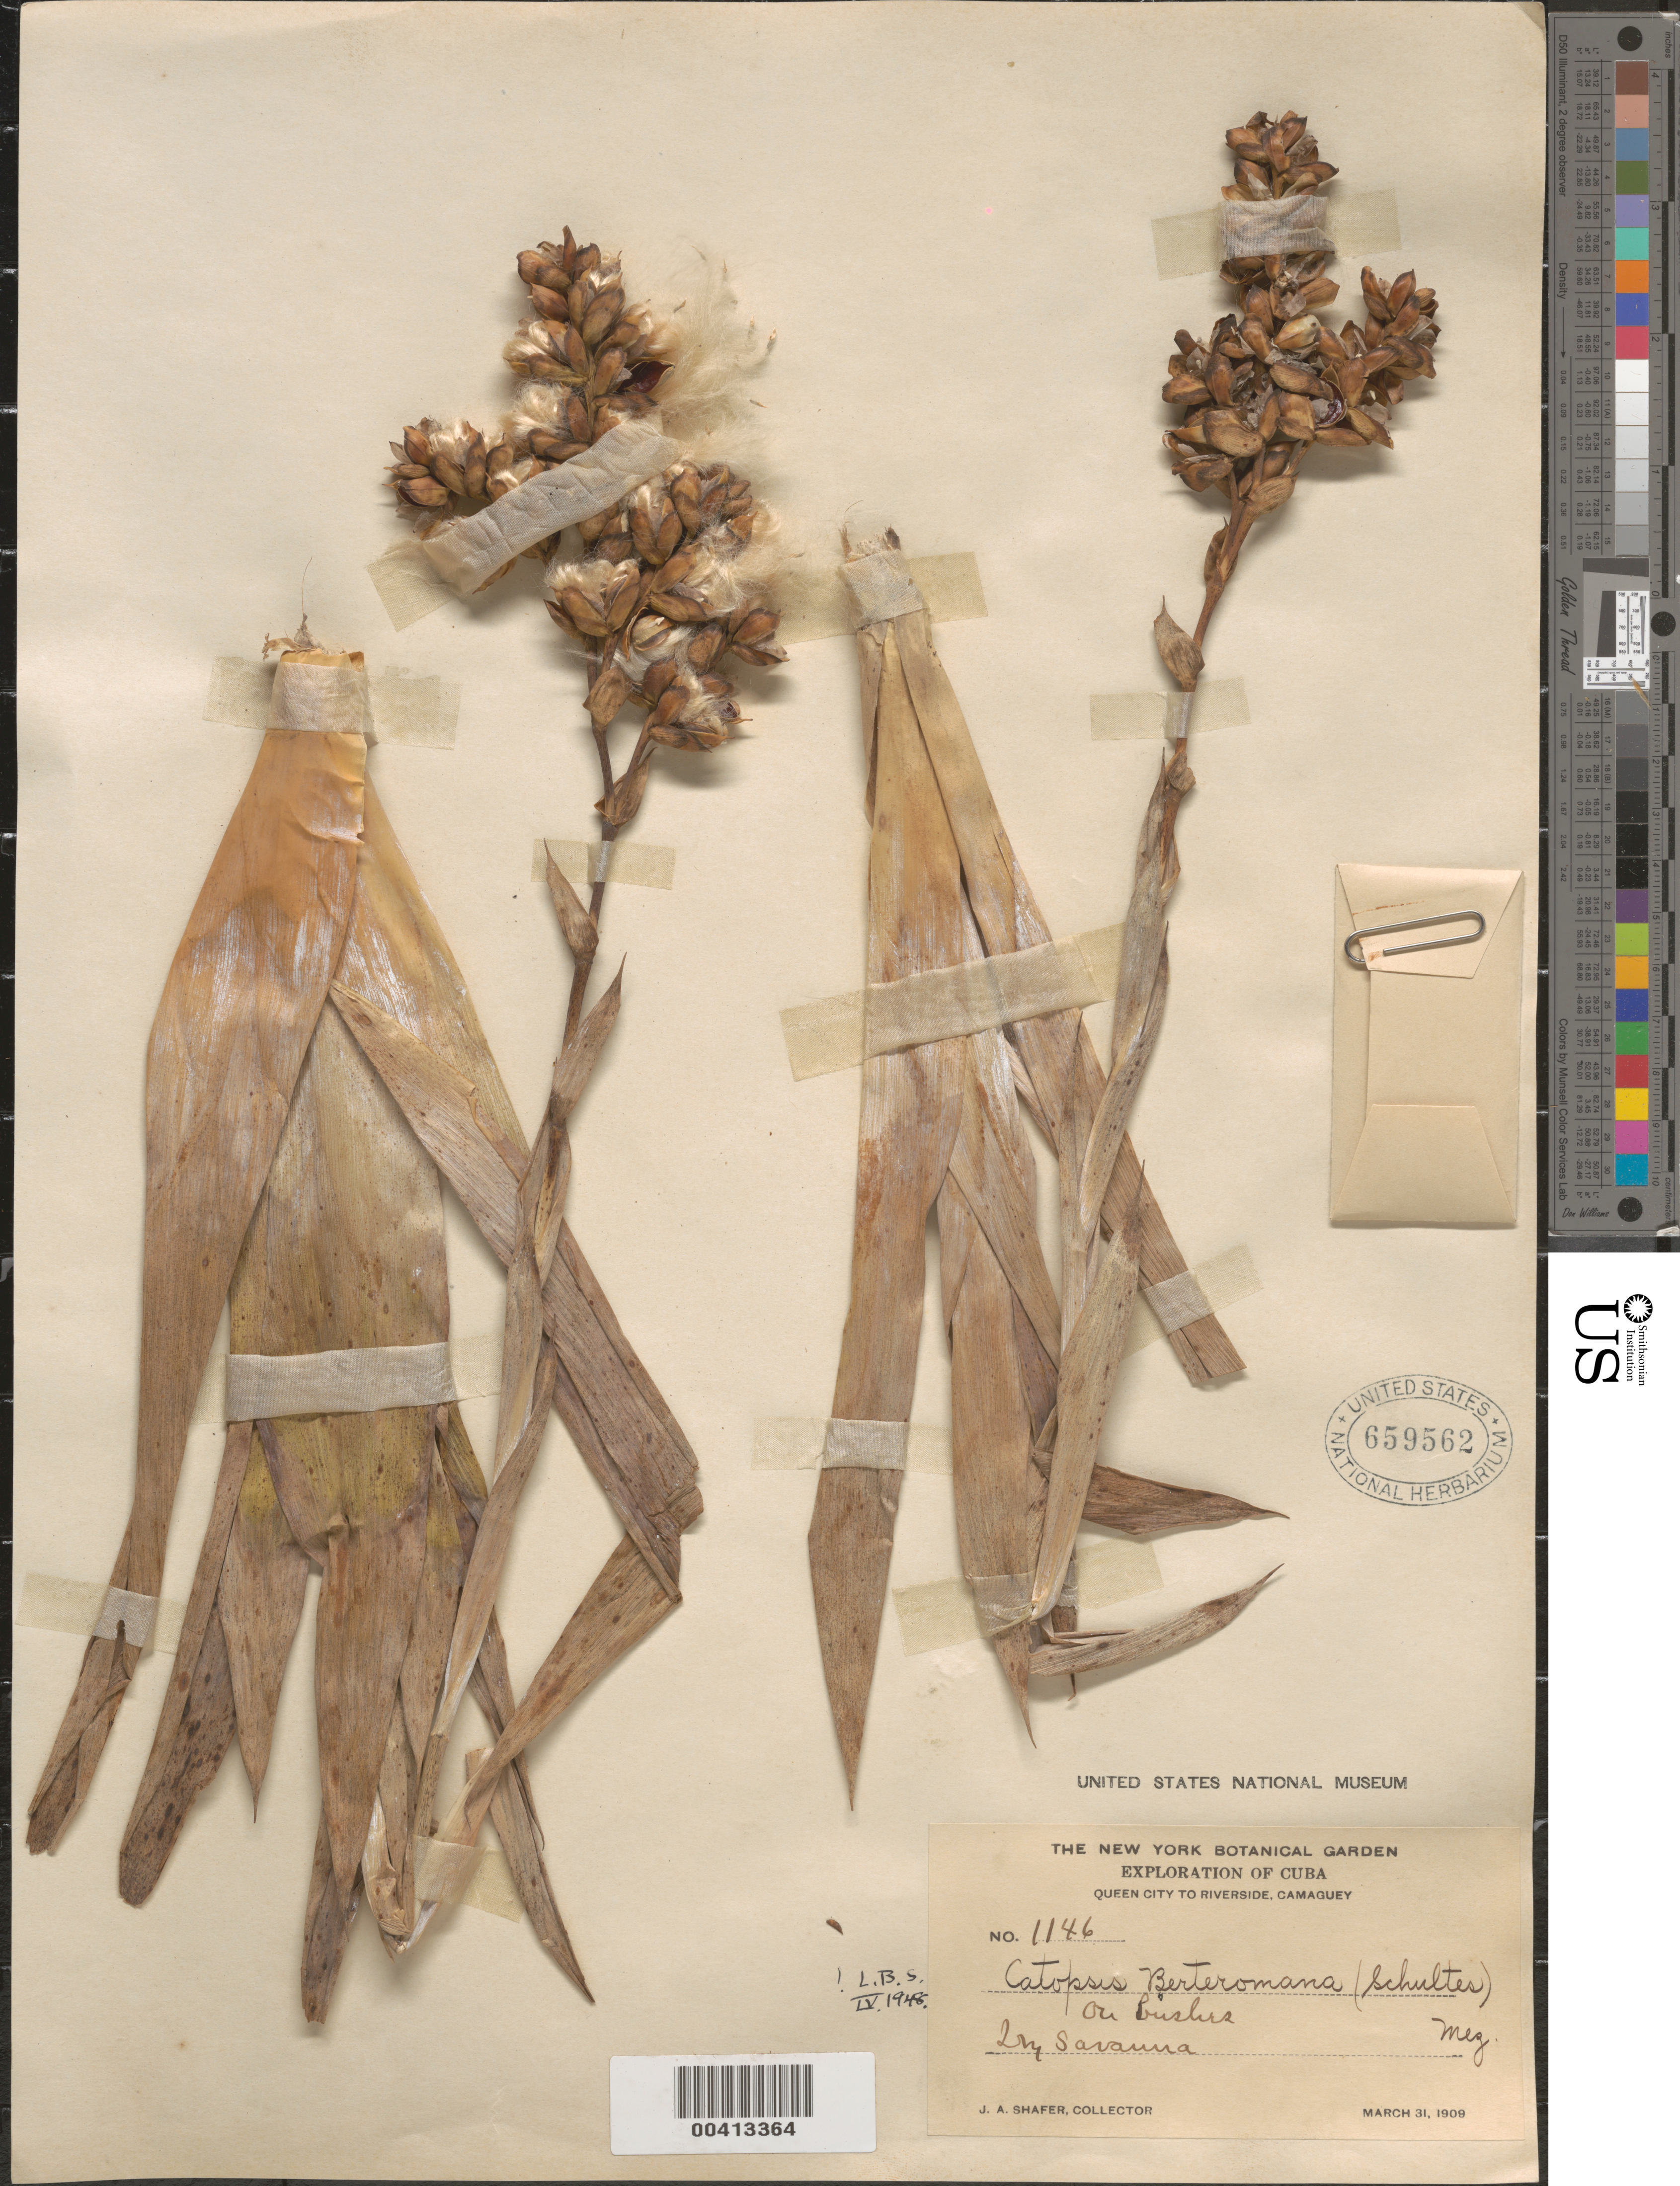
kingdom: Plantae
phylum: Tracheophyta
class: Liliopsida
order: Poales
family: Bromeliaceae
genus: Catopsis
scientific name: Catopsis berteroniana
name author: (Schult. & Schult. f.) Mez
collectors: J. A. Shafer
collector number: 1146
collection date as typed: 31 Mar 1909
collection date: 1909-03-31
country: Cuba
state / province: Camagüey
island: Greater Antilles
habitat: Dry savanna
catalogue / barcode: US 659562